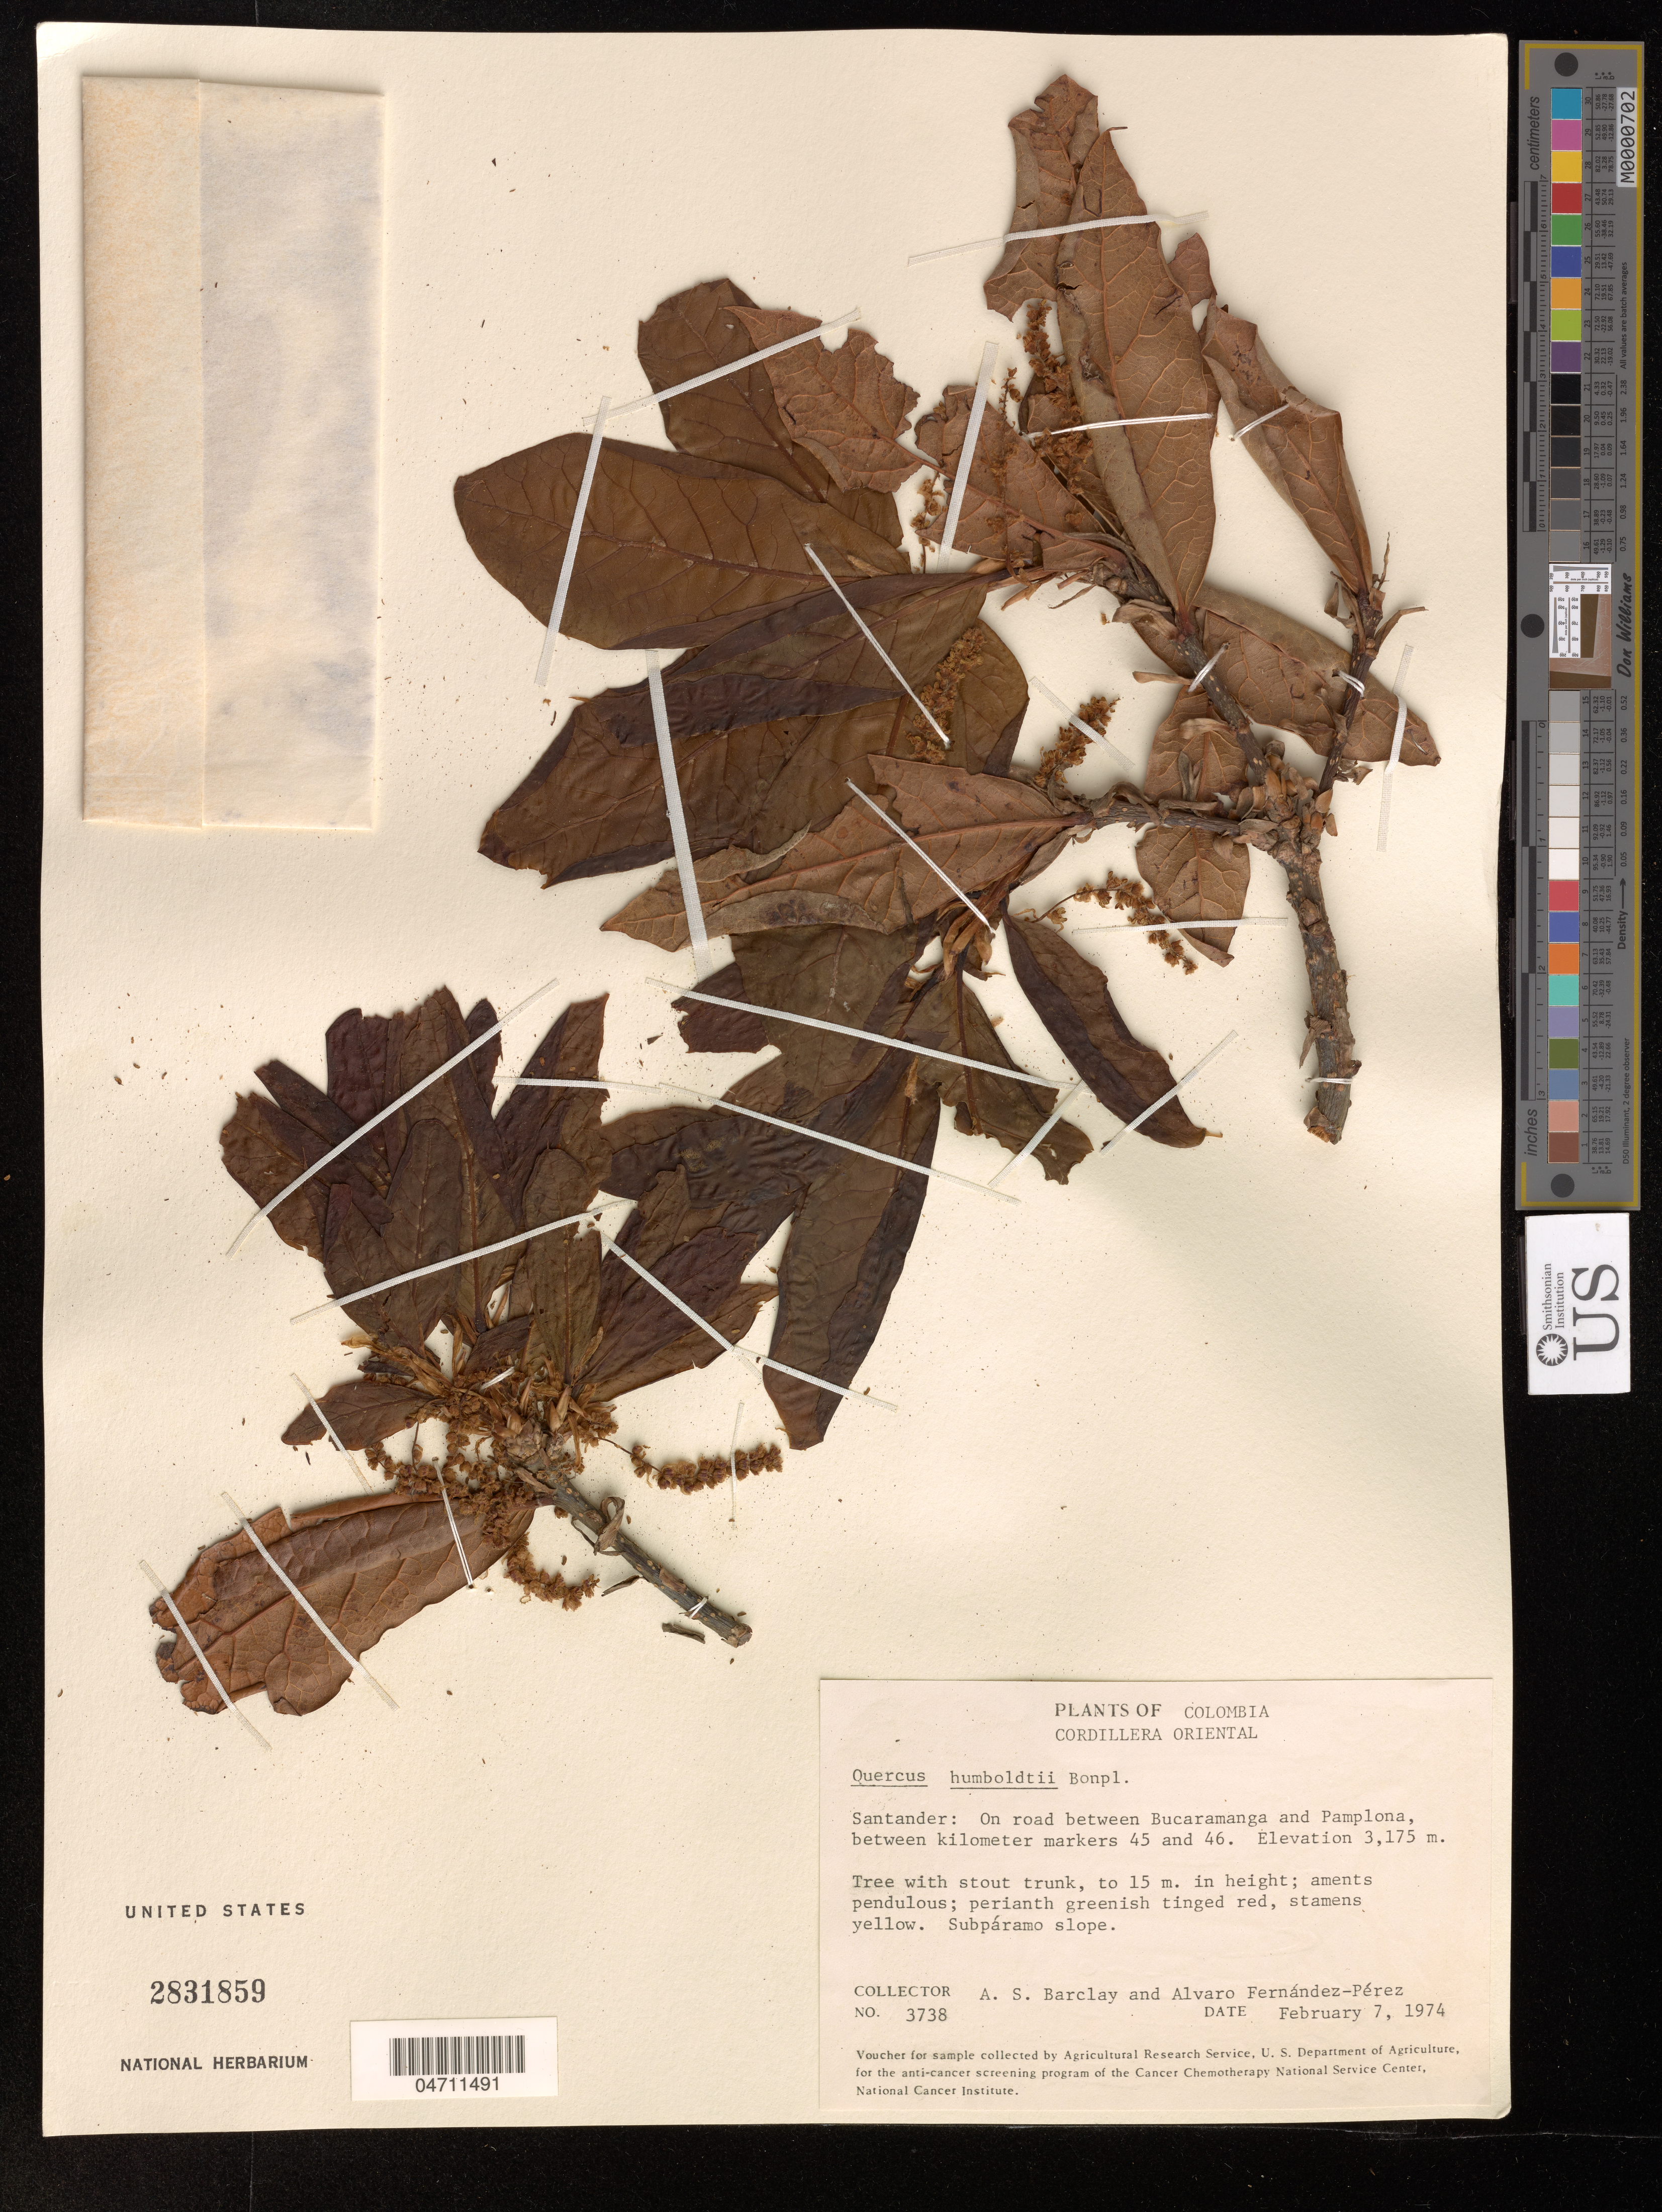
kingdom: Plantae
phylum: Tracheophyta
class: Magnoliopsida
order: Fagales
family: Fagaceae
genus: Quercus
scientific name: Quercus humboldtii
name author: Bonpl.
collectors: A. Barclay & A. Fernández-Pérez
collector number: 3738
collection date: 1974-02-07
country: Colombia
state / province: Santander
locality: Cordillera Oriental, On road between Bucaramanga and Pamplona, between kilometer markers 45 and 46.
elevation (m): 3175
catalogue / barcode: US 2831859